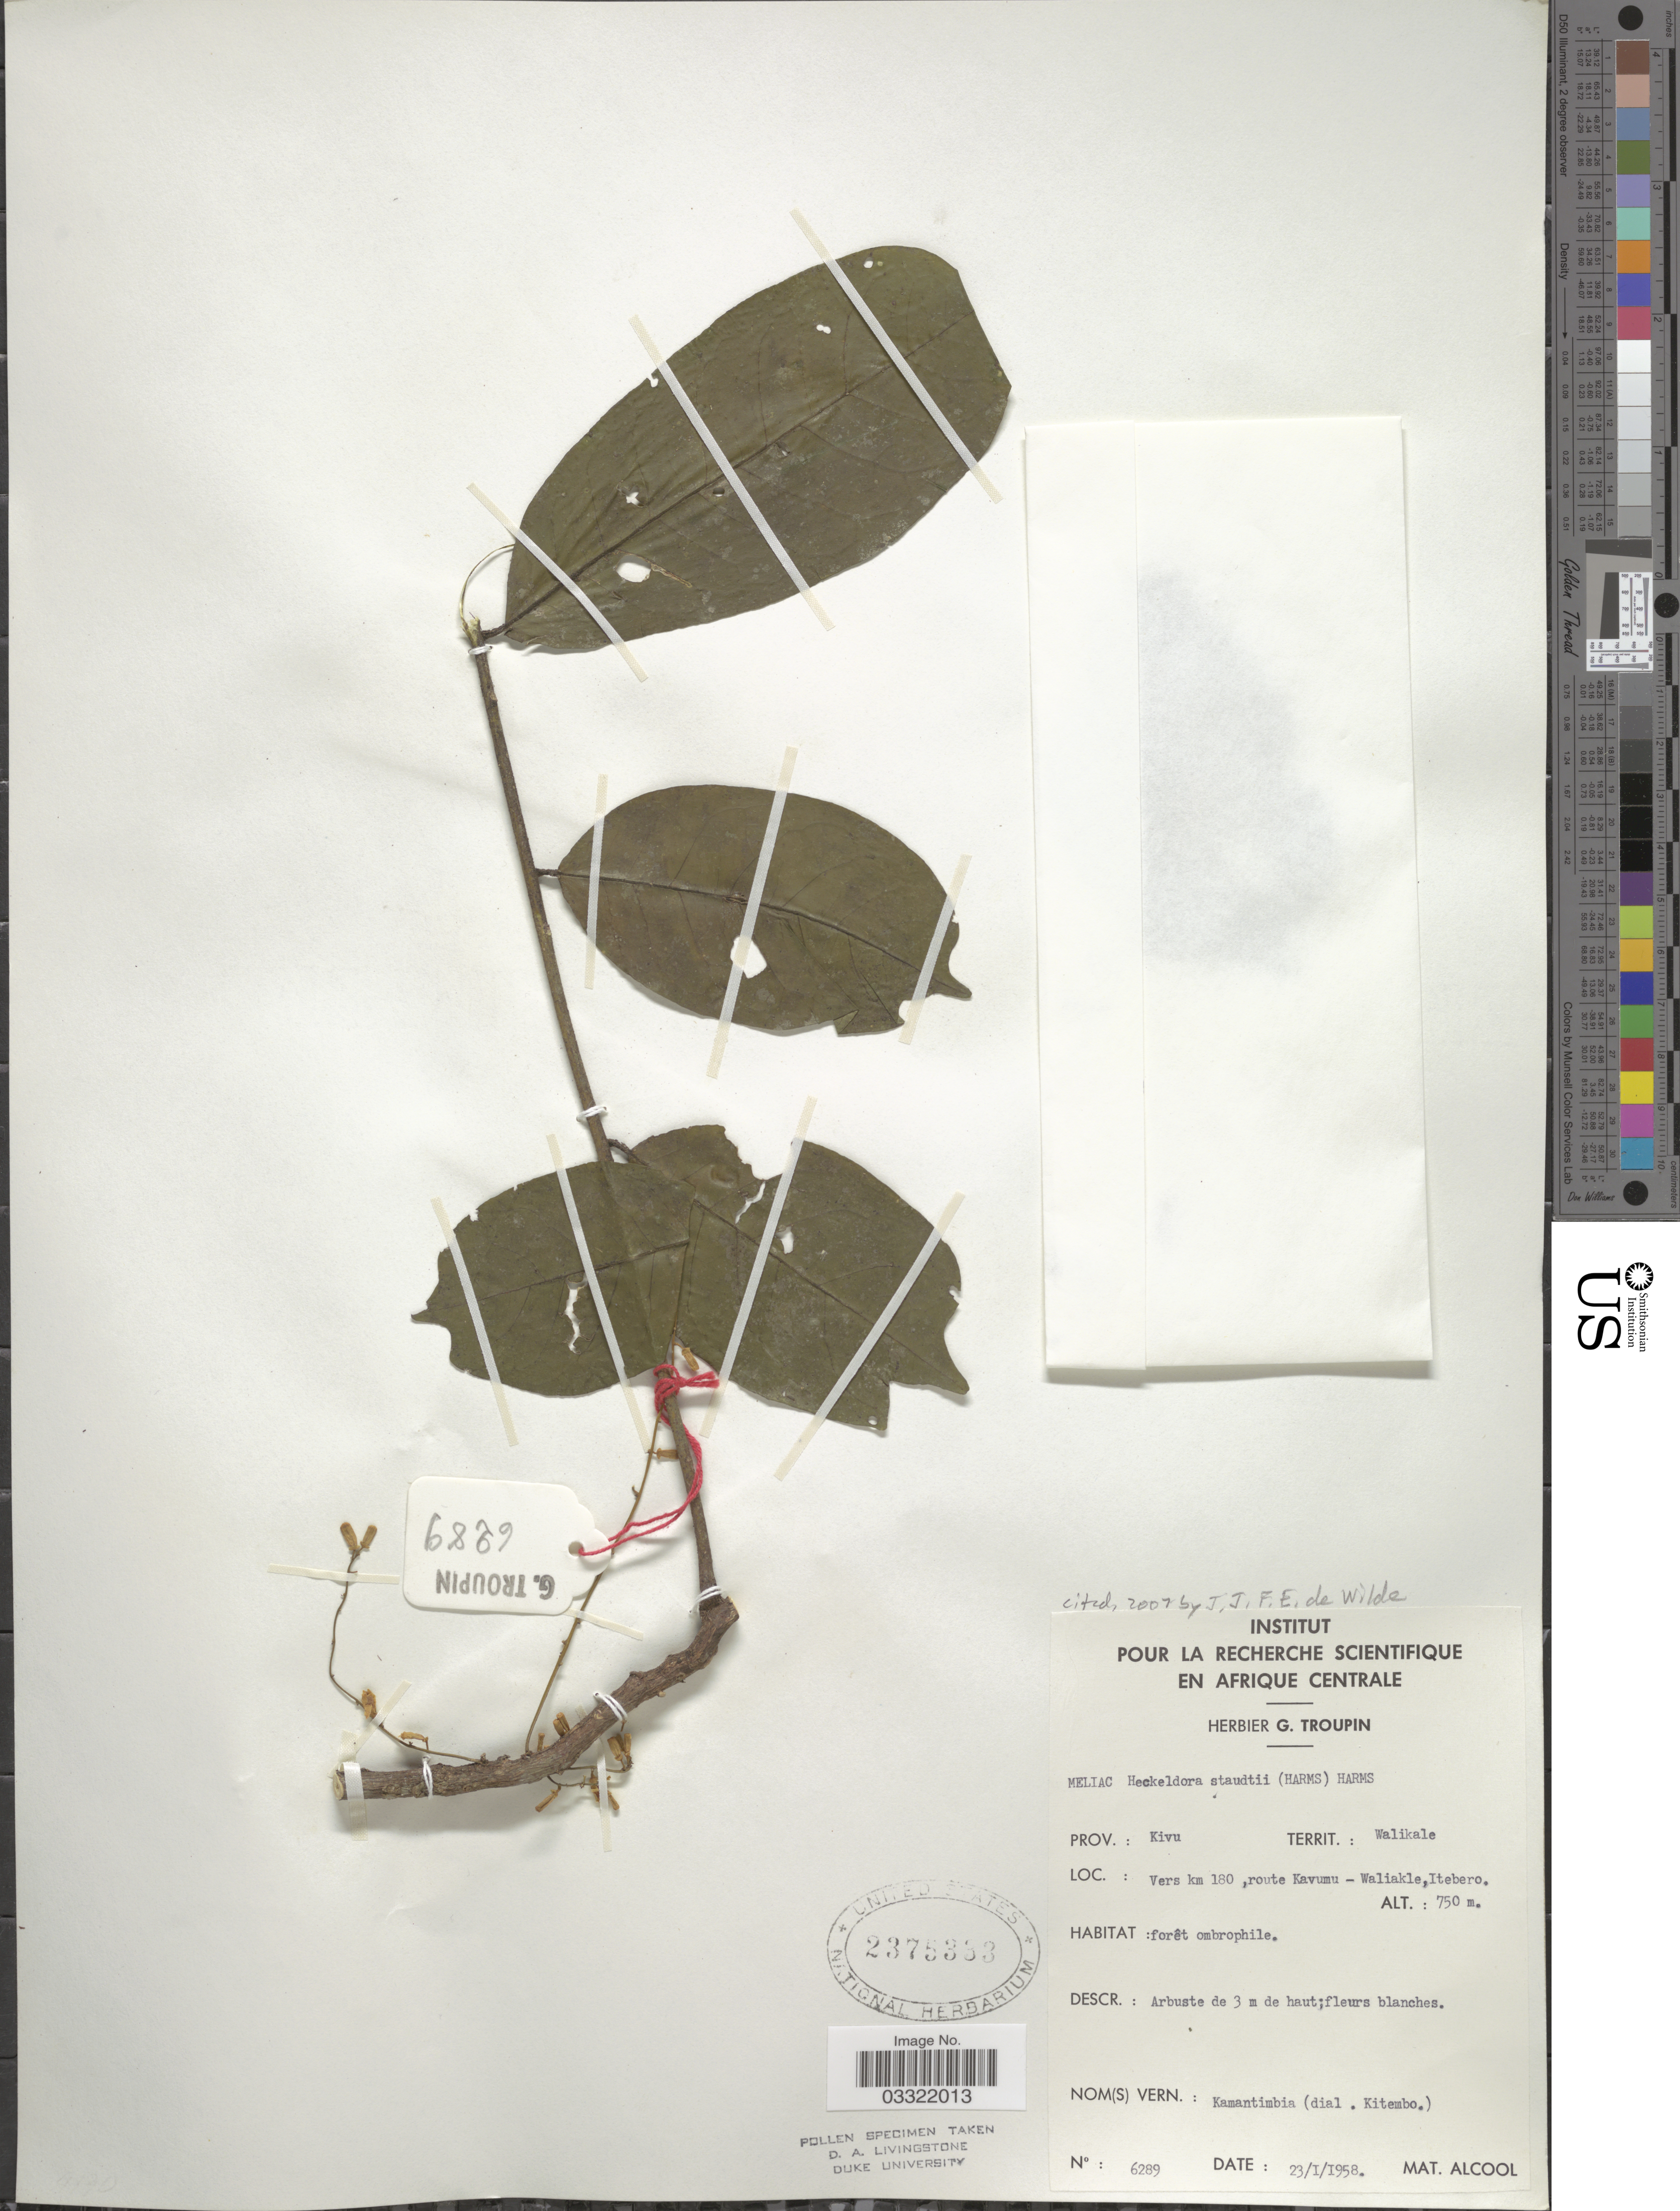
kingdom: Plantae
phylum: Tracheophyta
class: Magnoliopsida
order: Sapindales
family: Meliaceae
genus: Heckeldora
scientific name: Heckeldora staudtii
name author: (Harms) Staner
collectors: ex herb. G. Troupin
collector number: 6289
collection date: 1958-01-23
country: Congo, Democratic Republic of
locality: Prov. Kivu, Territ.: Walikale, Vers km 180, route Kavumu - Waliakle, Itebero.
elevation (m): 750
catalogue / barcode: US 2375333